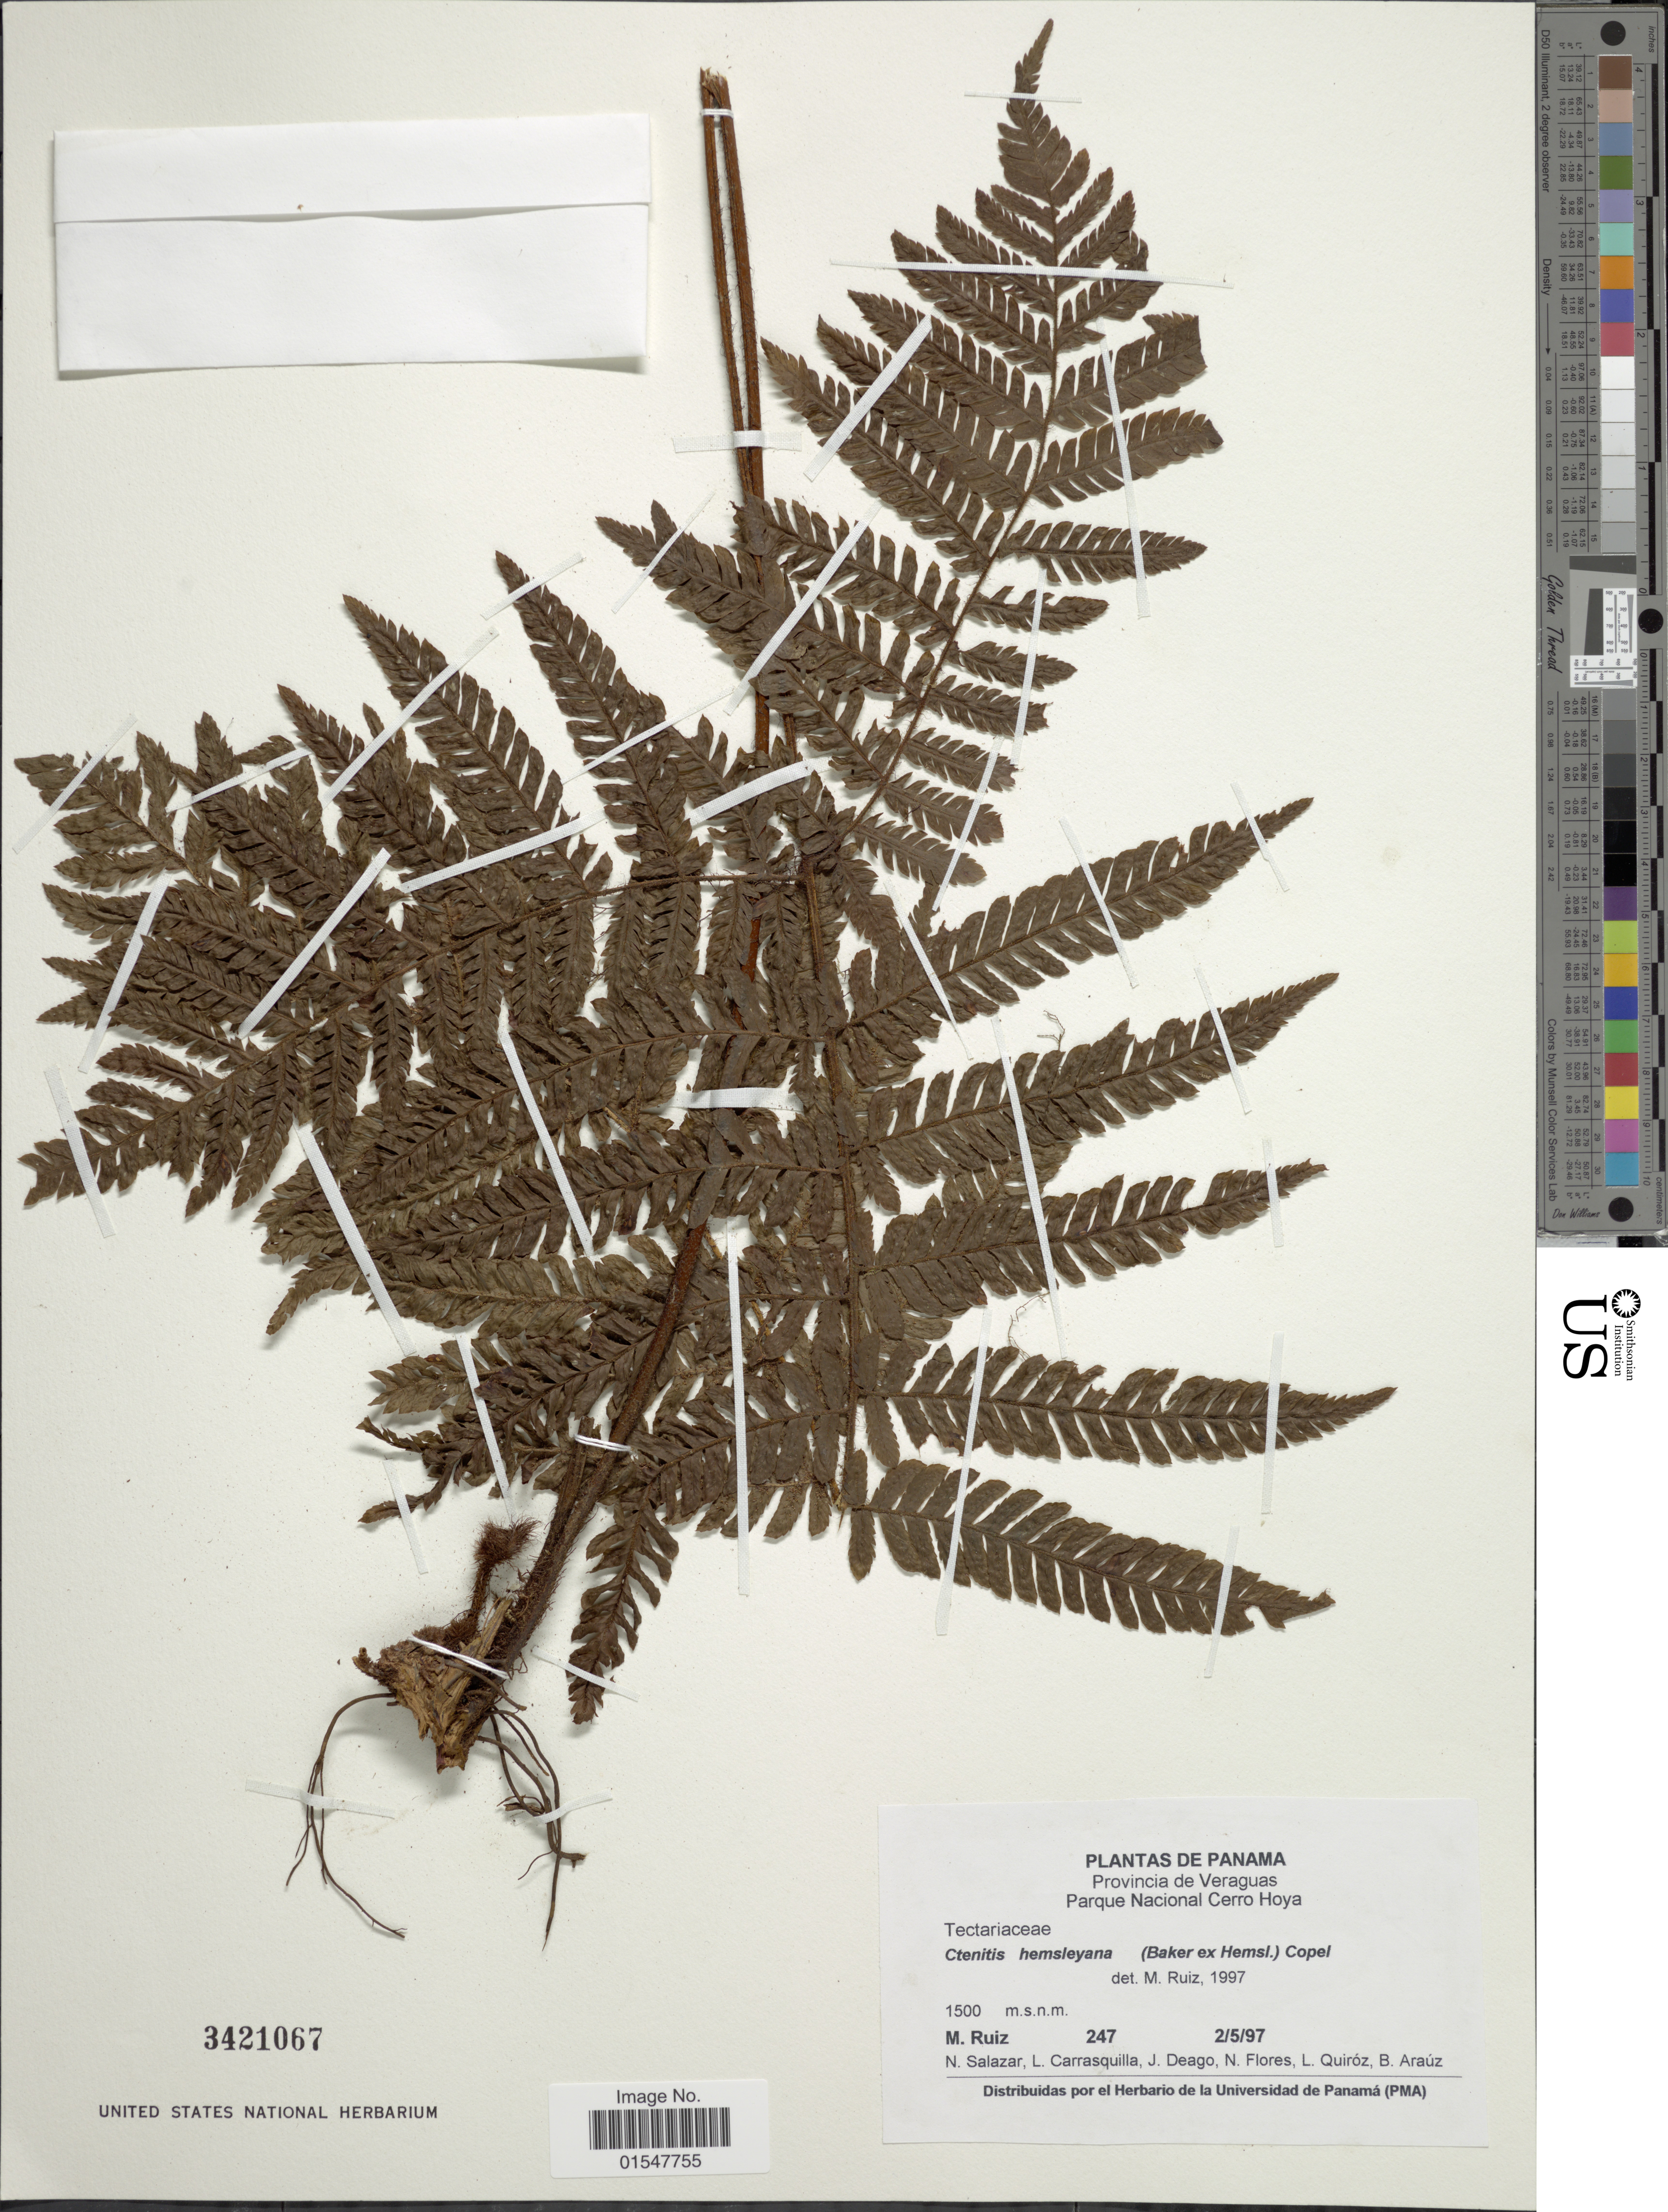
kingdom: Plantae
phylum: Tracheophyta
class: Polypodiopsida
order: Polypodiales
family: Dryopteridaceae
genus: Ctenitis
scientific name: Ctenitis hemsleyana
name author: (Baker ex Hemsl.) Copel.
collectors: N. Salazar, L. Carrasquilla, J. Deago, N. Flores & et al.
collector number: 247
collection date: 1997-05-02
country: Panama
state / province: Veraguas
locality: Provincia de Veraguas, Parque Nacional Cerro Hoya.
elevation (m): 1500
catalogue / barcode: US 3421067